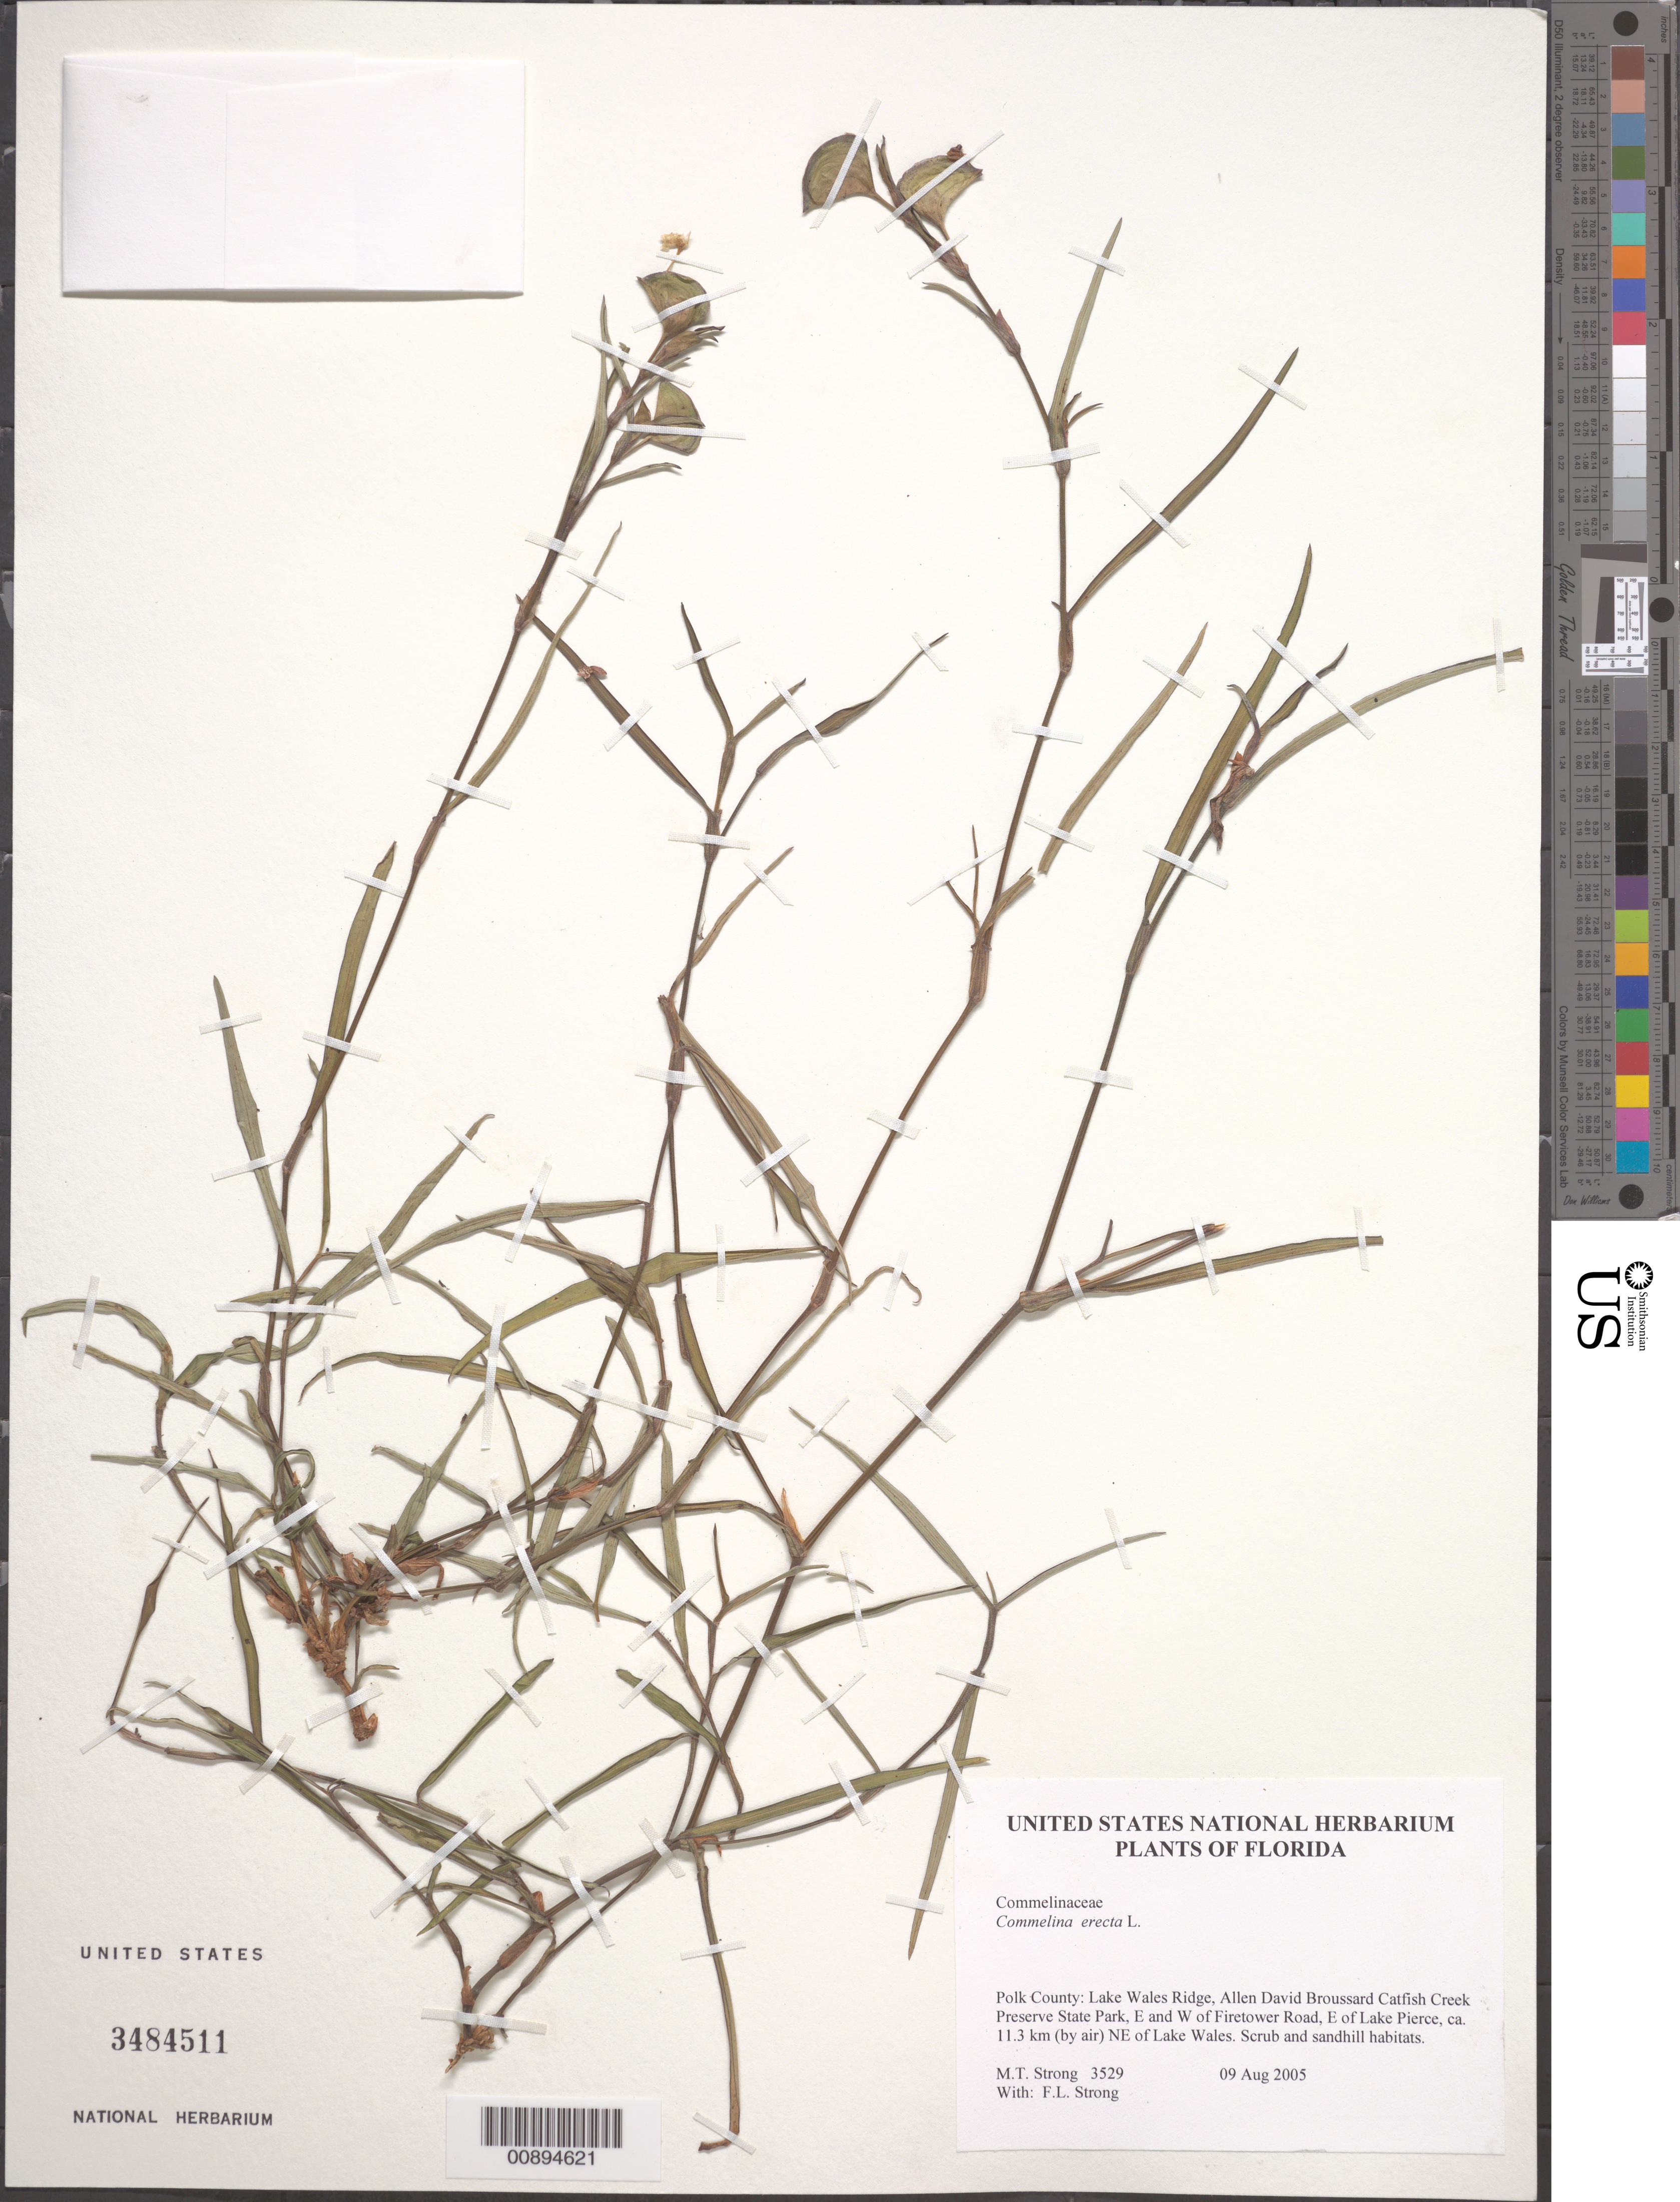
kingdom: Plantae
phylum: Tracheophyta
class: Liliopsida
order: Commelinales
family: Commelinaceae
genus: Commelina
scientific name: Commelina erecta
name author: L.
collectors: M. T. Strong & J. L. Strong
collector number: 3529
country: United States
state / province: Florida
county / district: Polk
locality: Lake Wakes Ridge, Allen David Broussard Catfish Creek Preserve State Park, E and W of Firetower Road, E of Lake Pierce, NE of Lake Wales.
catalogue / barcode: US 3484511